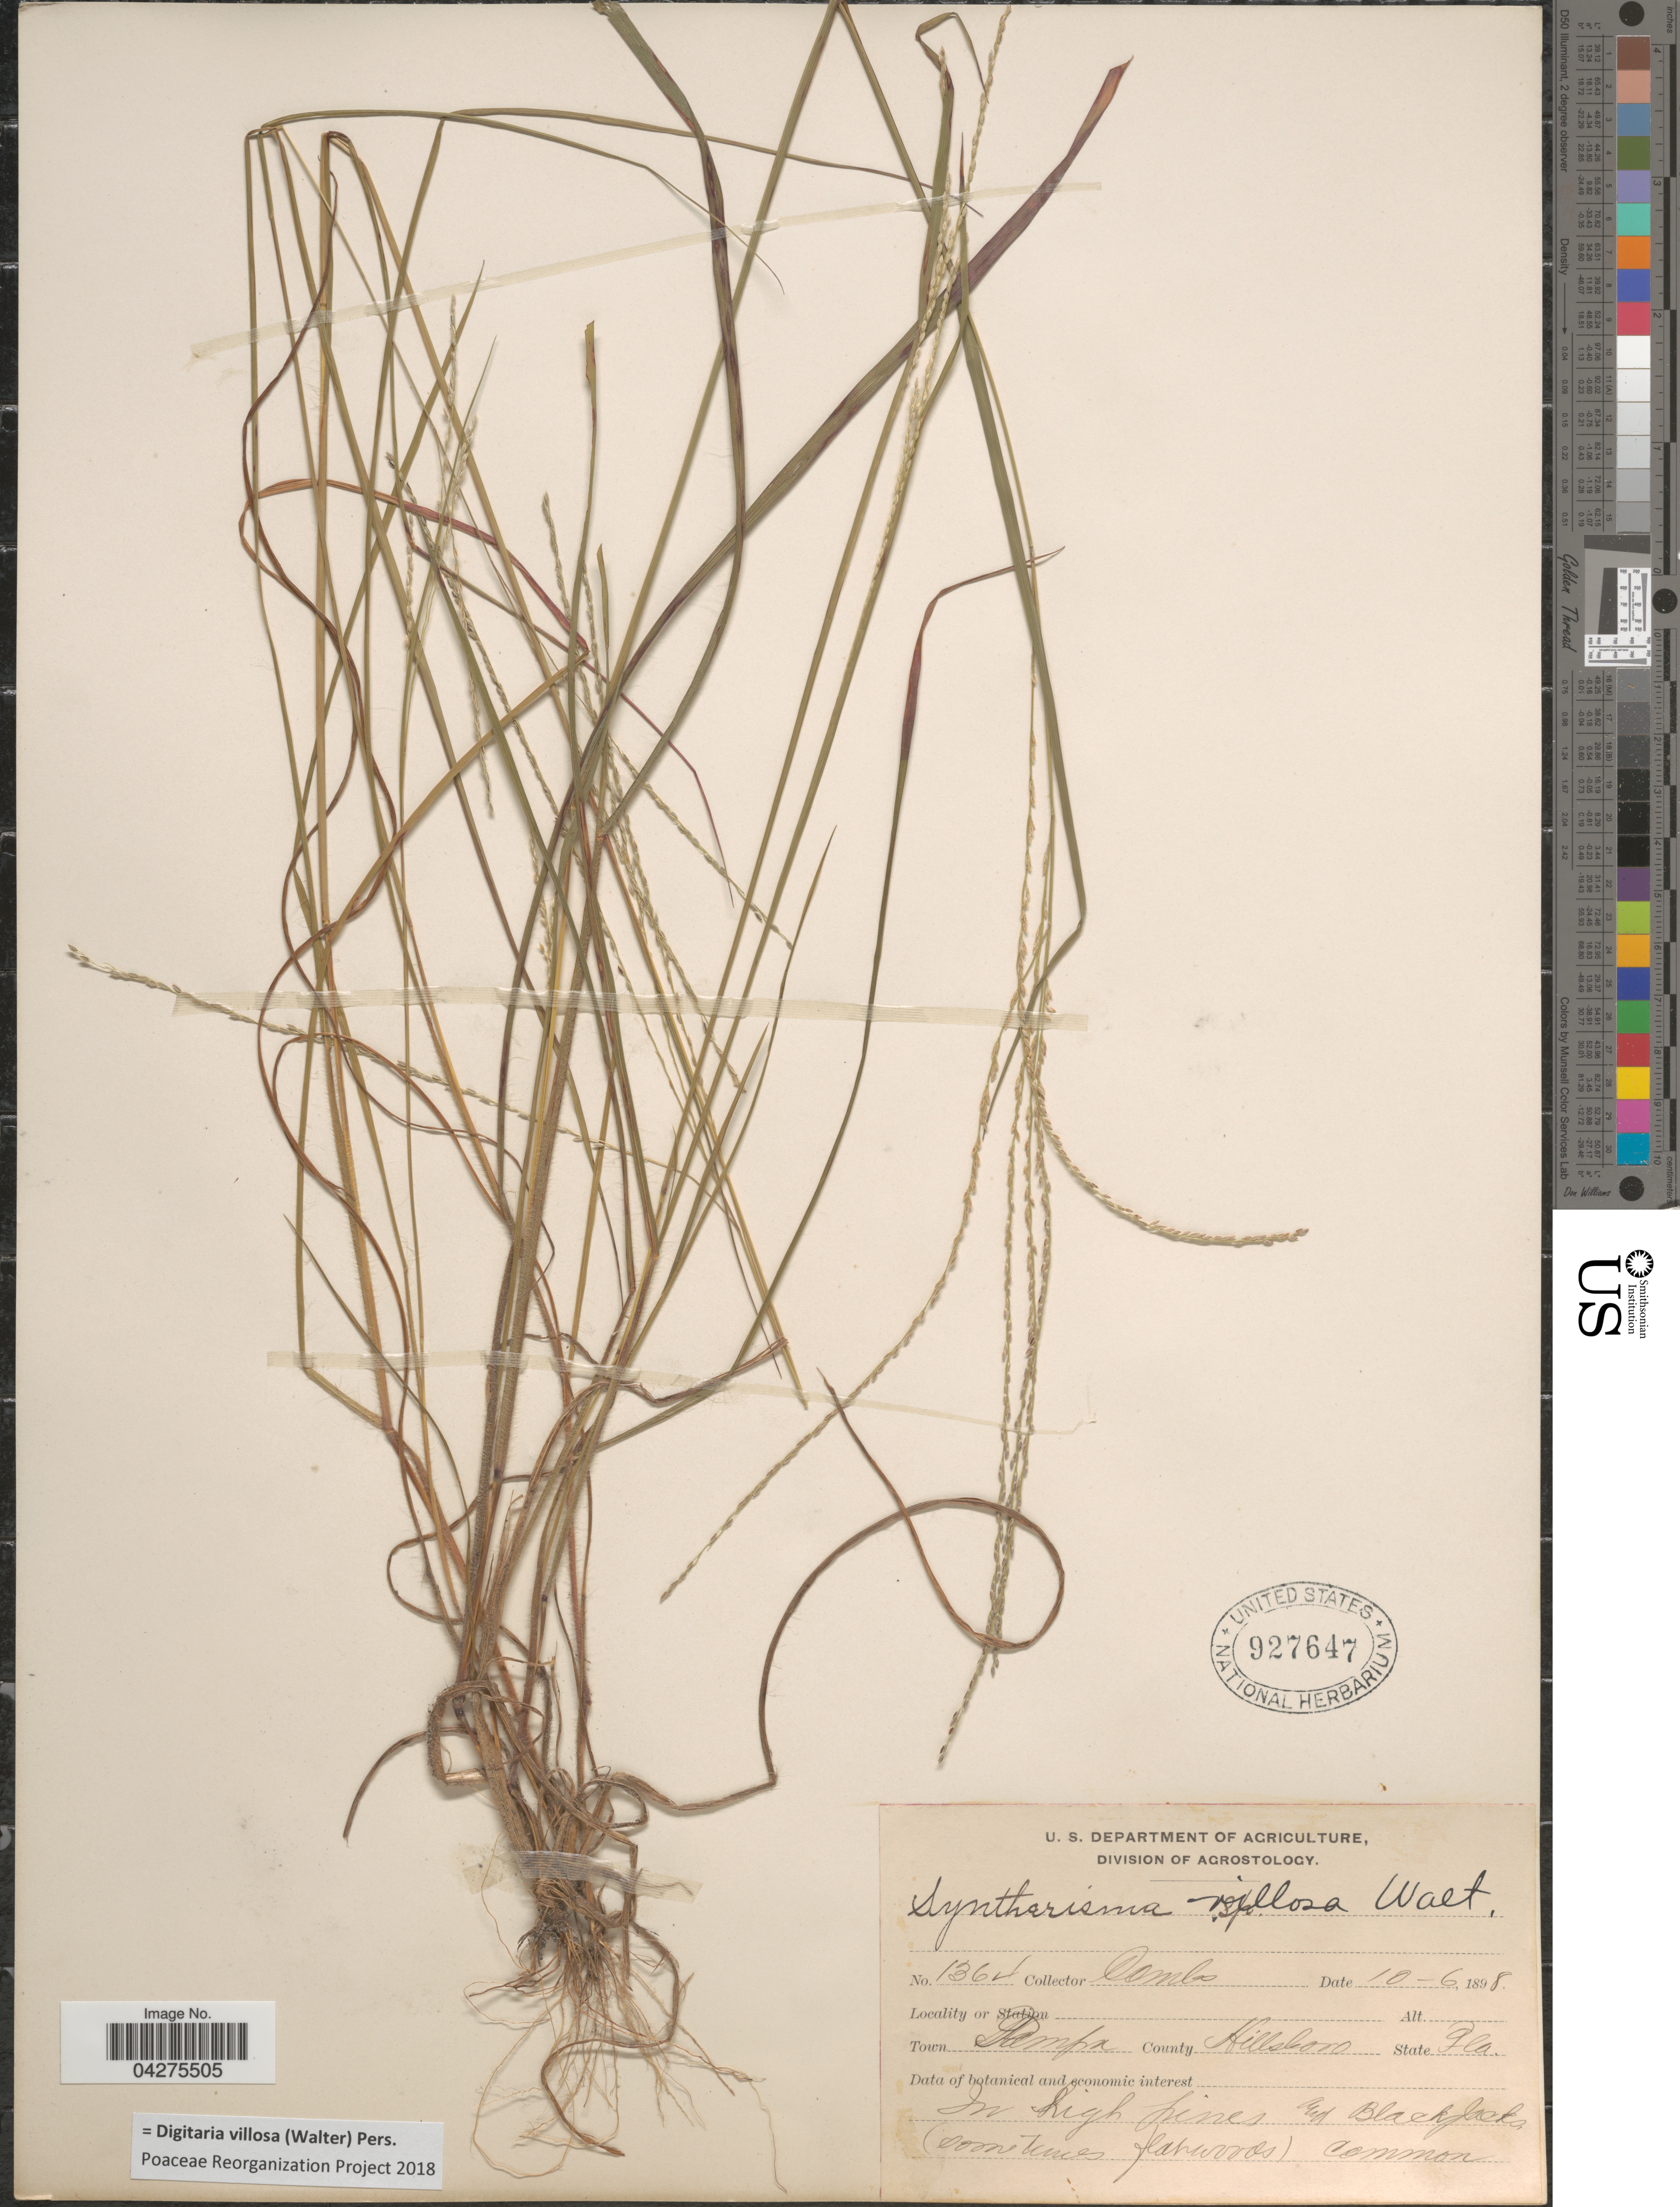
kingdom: Plantae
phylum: Tracheophyta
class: Liliopsida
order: Poales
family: Poaceae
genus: Digitaria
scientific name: Digitaria villosa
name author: (Walter) Pers.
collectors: -. Combs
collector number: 1364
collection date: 1898-10-06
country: United States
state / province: Florida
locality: Town Tampa. County Hilssboro. In high pines and Black Jacks.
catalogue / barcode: US 927647